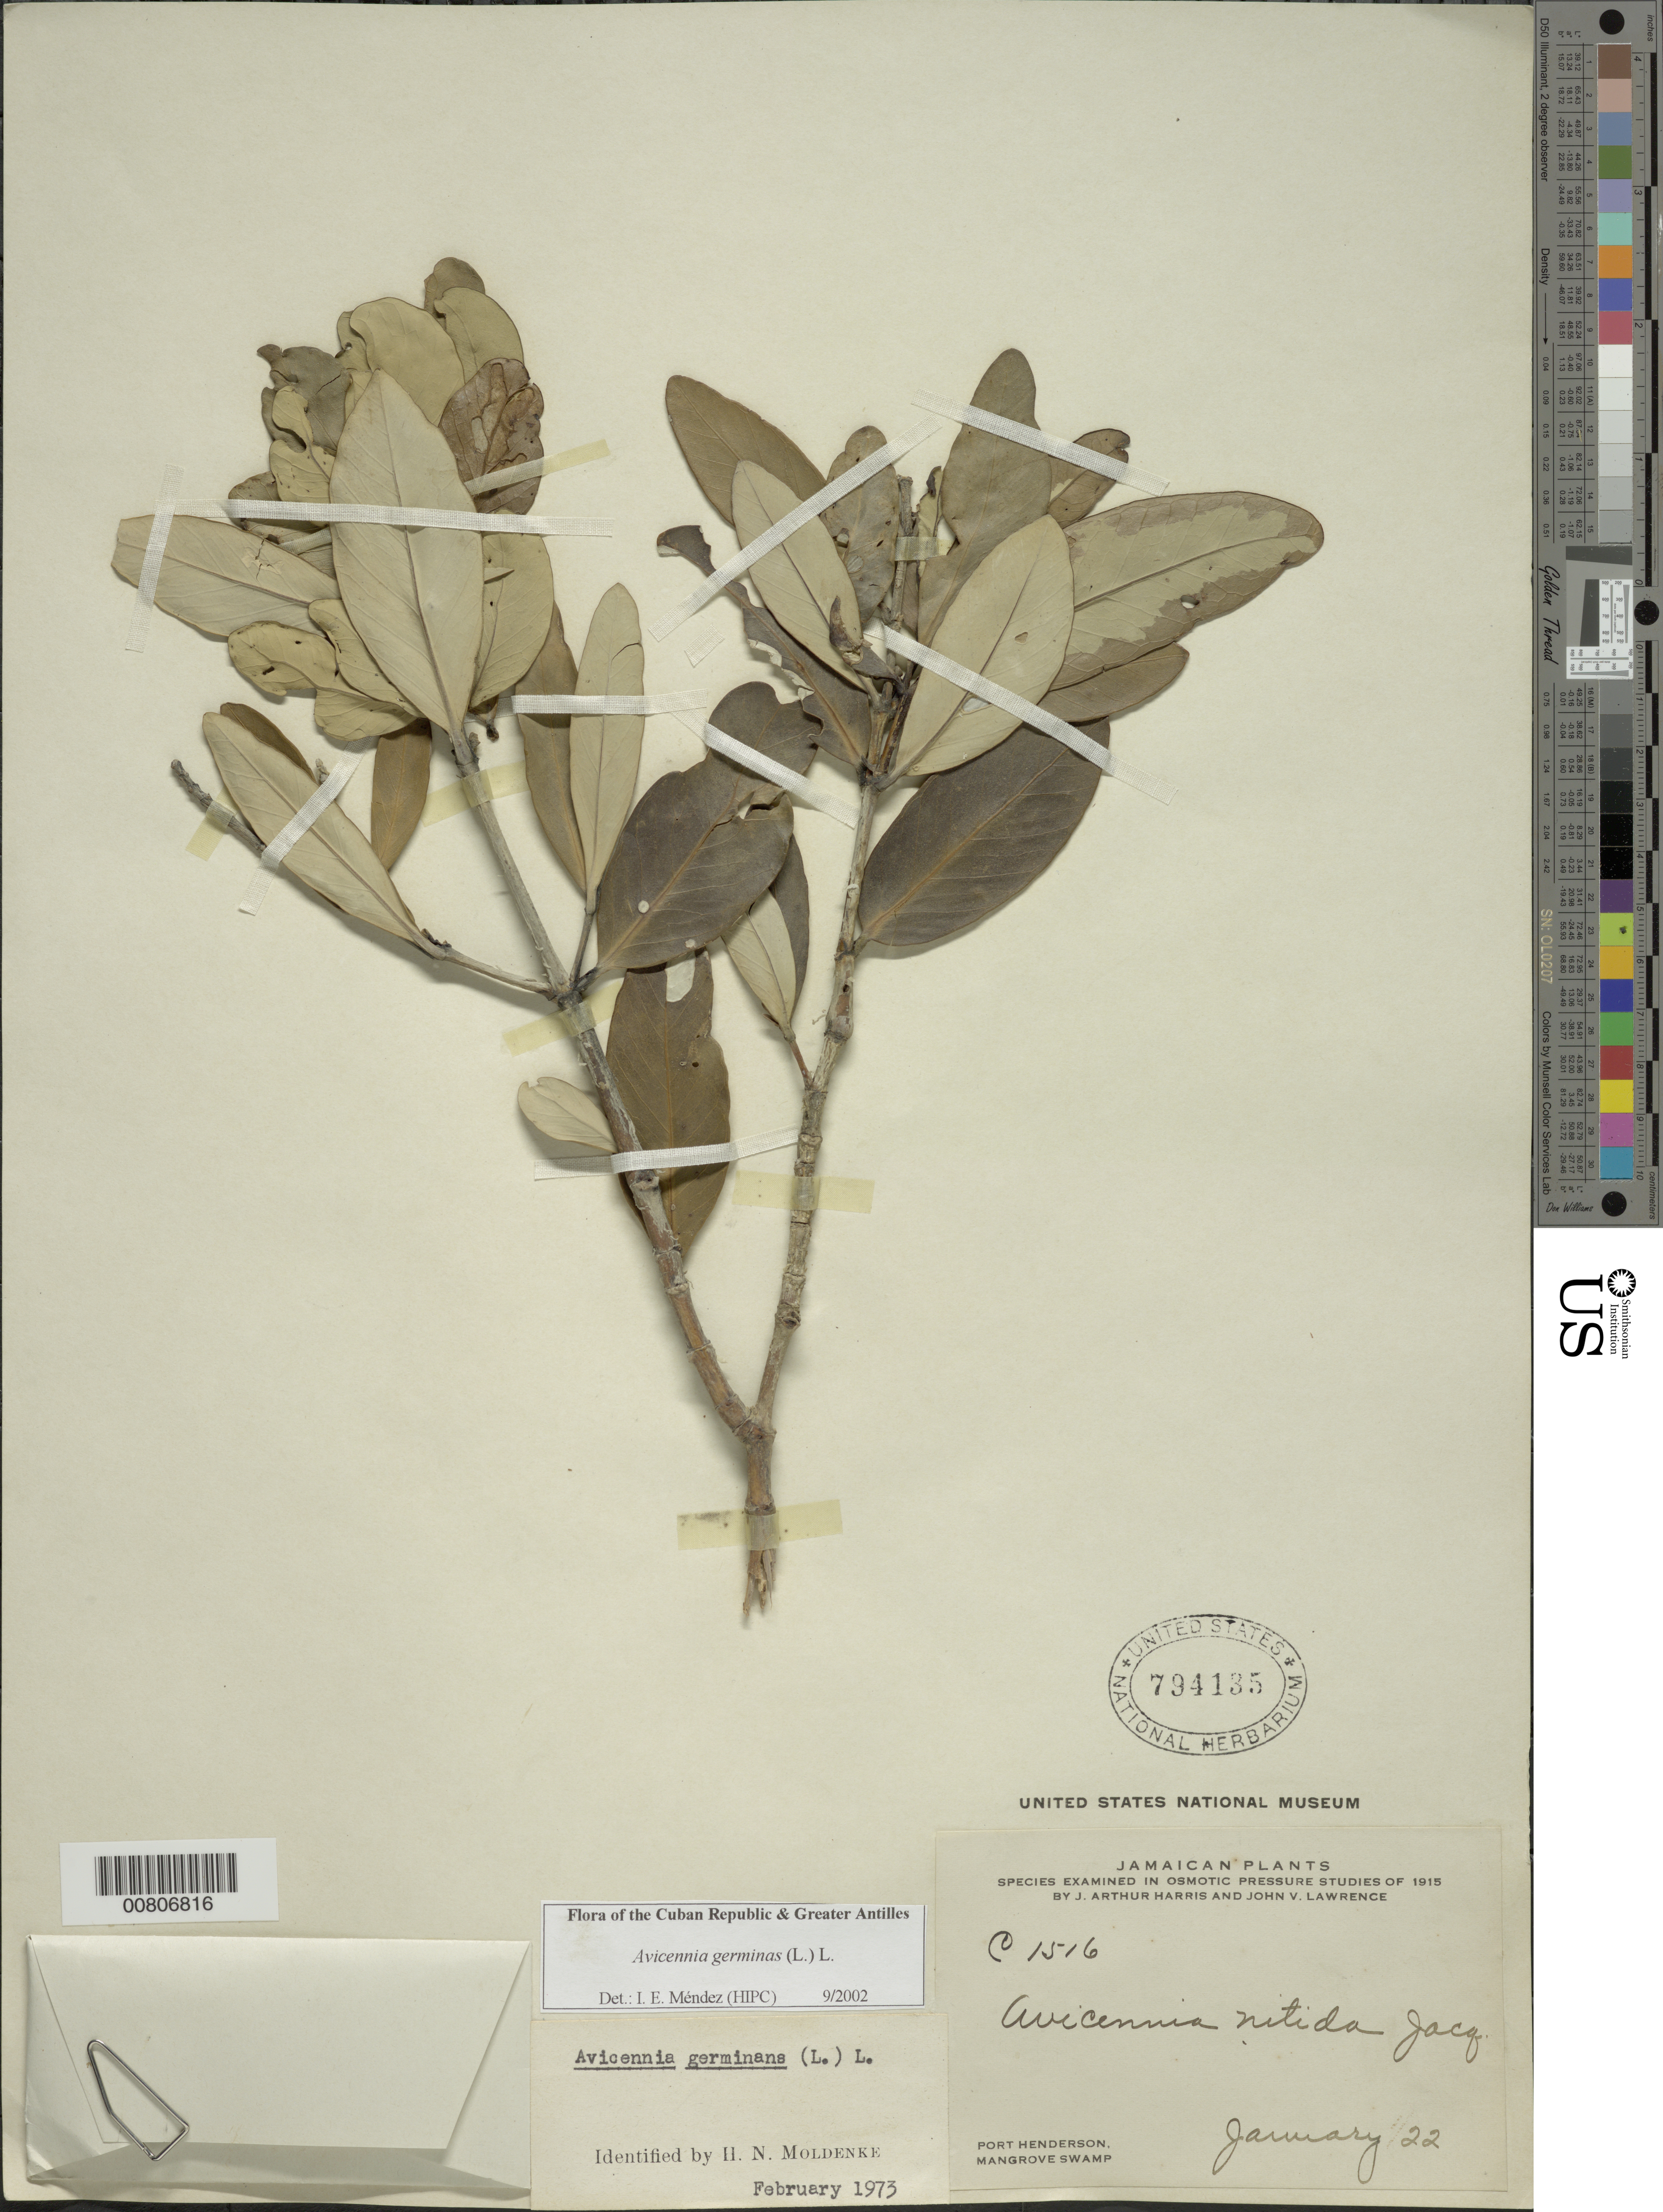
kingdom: Plantae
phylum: Tracheophyta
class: Magnoliopsida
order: Lamiales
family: Acanthaceae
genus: Avicennia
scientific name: Avicennia germinans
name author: (L.) L.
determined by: Méndez, Isidro E., (HIPC)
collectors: J. A. Harris & J. Lawrence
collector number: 1516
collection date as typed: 22 Jan 1915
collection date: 1915-01-22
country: Jamaica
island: Jamaica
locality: Port Hendeerson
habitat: Mangrove swamp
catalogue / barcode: US 794135